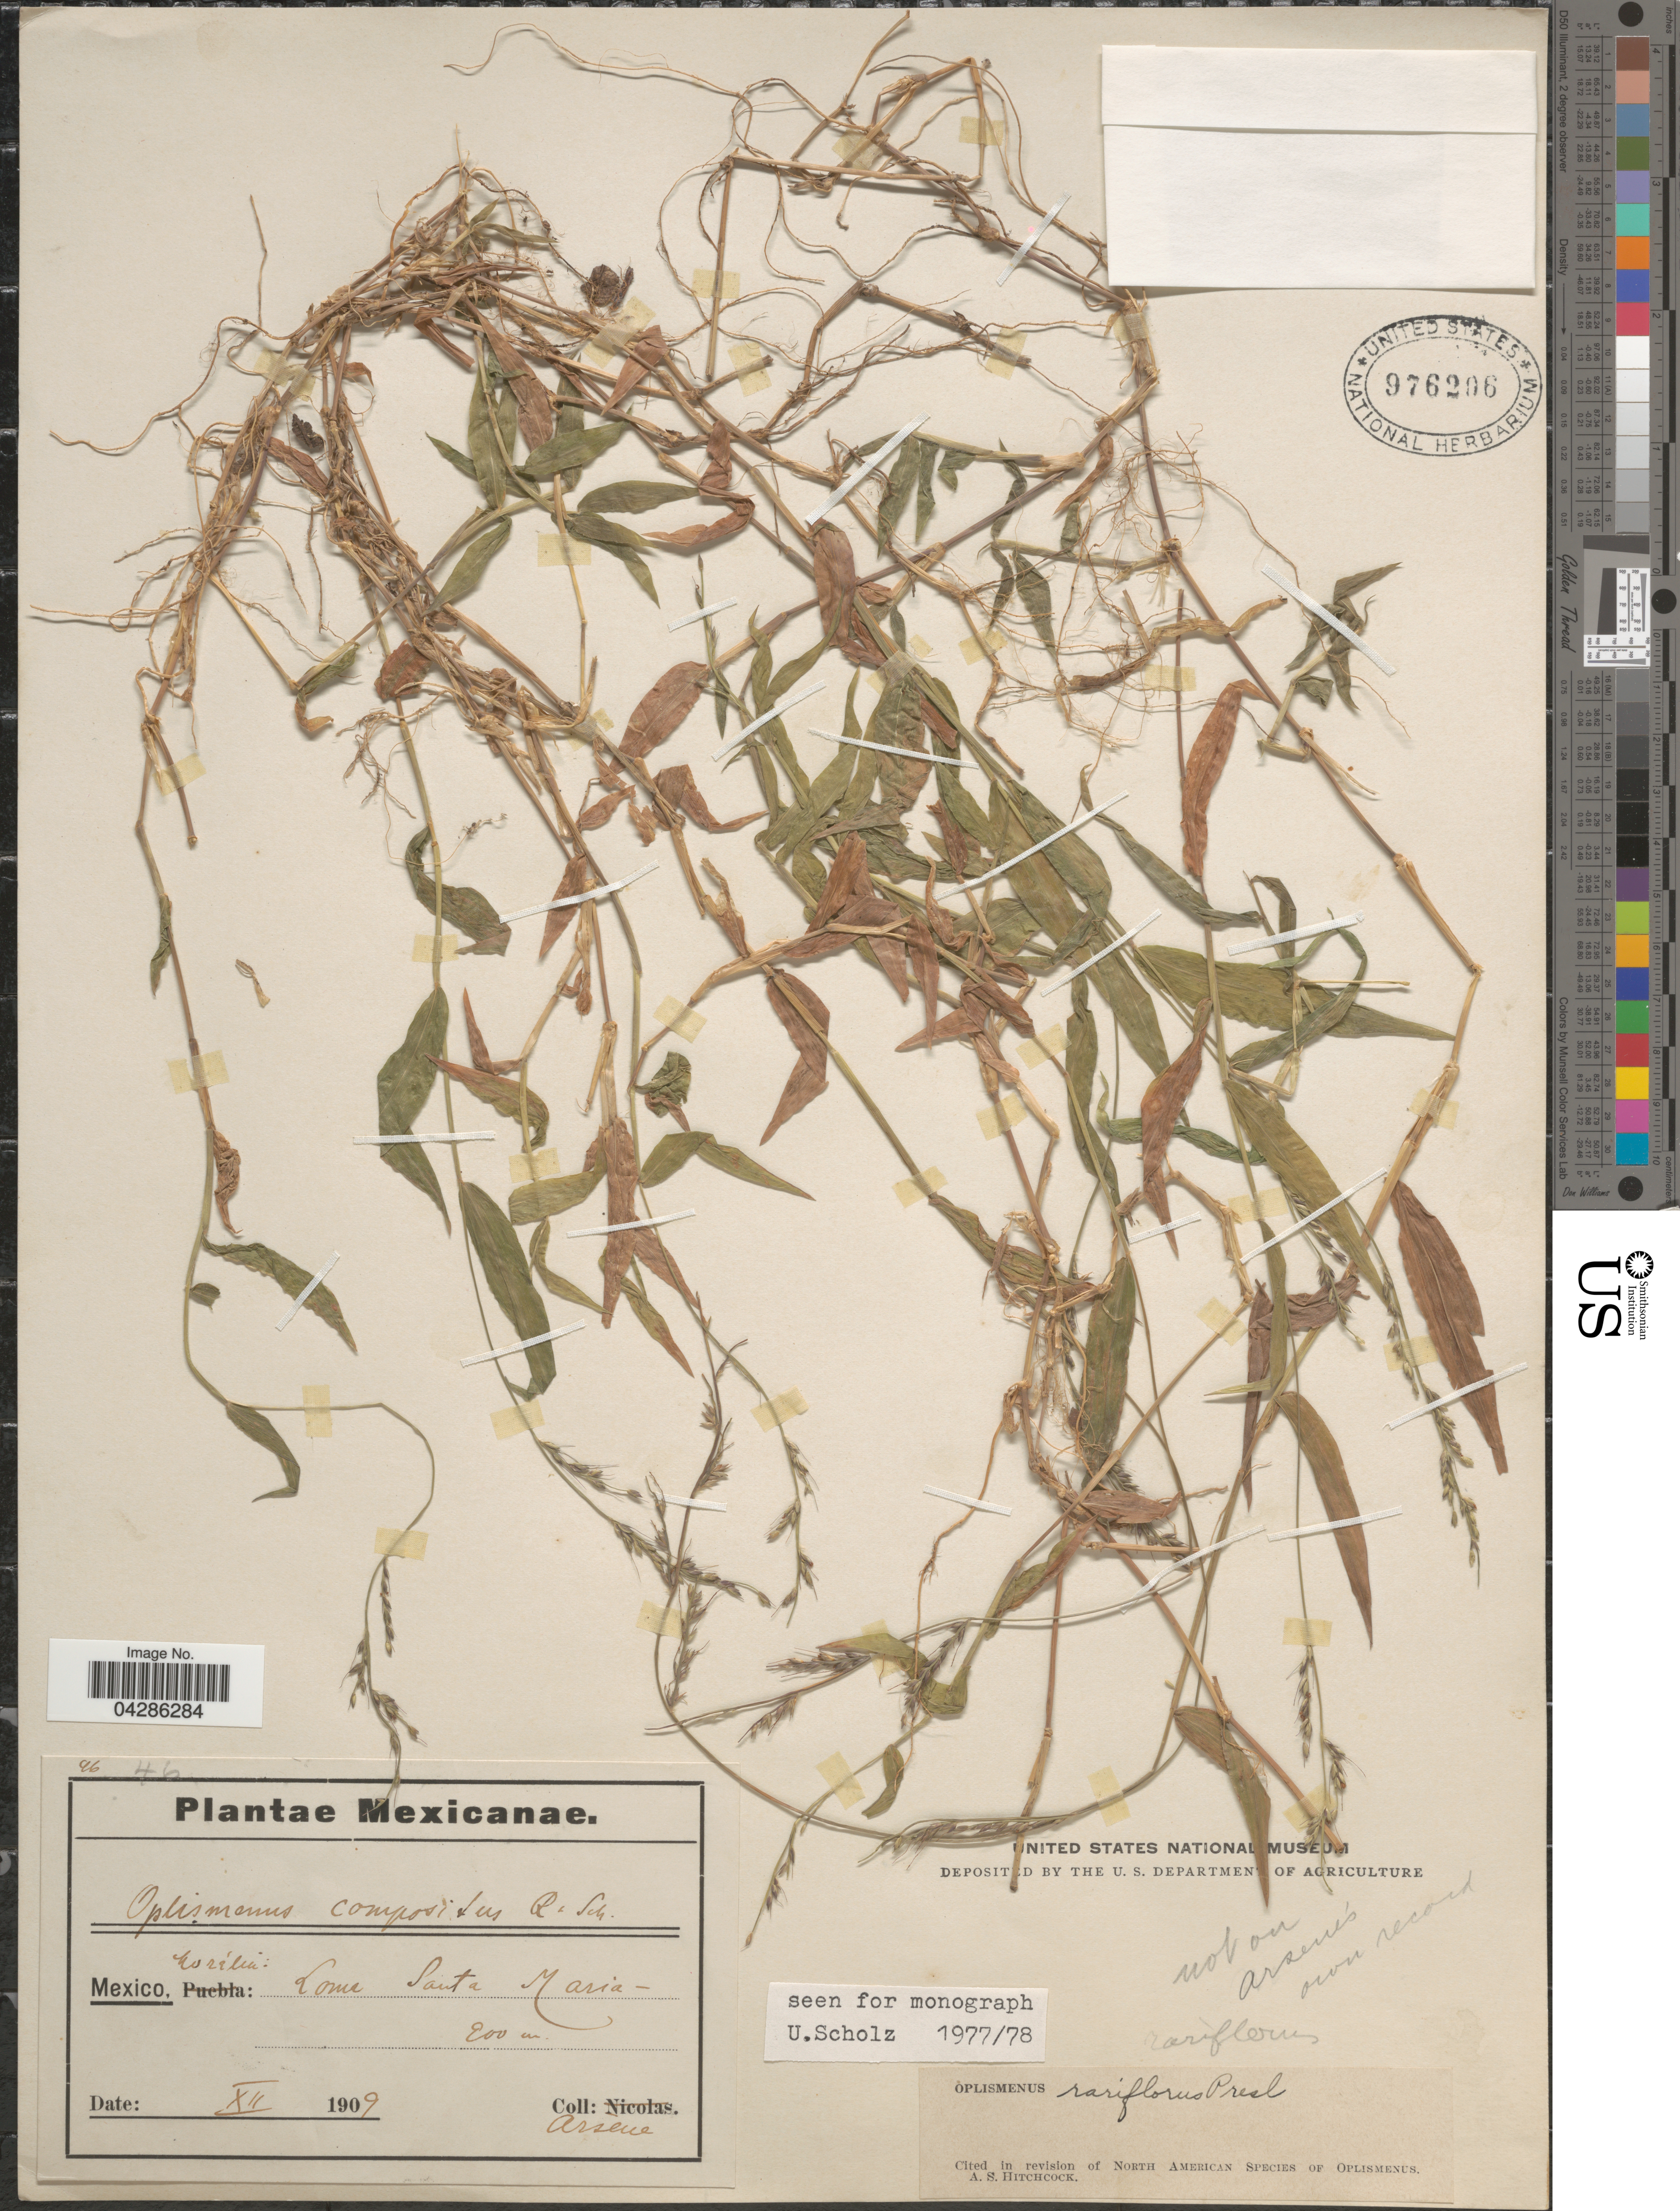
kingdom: Plantae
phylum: Tracheophyta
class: Liliopsida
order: Poales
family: Poaceae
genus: Oplismenus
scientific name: Oplismenus compositus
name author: (L.) P. Beauv.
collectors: -- Arsène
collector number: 46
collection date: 1909-12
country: Mexico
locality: Morelia: Loma Santa Maria.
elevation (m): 900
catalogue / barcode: US 976206